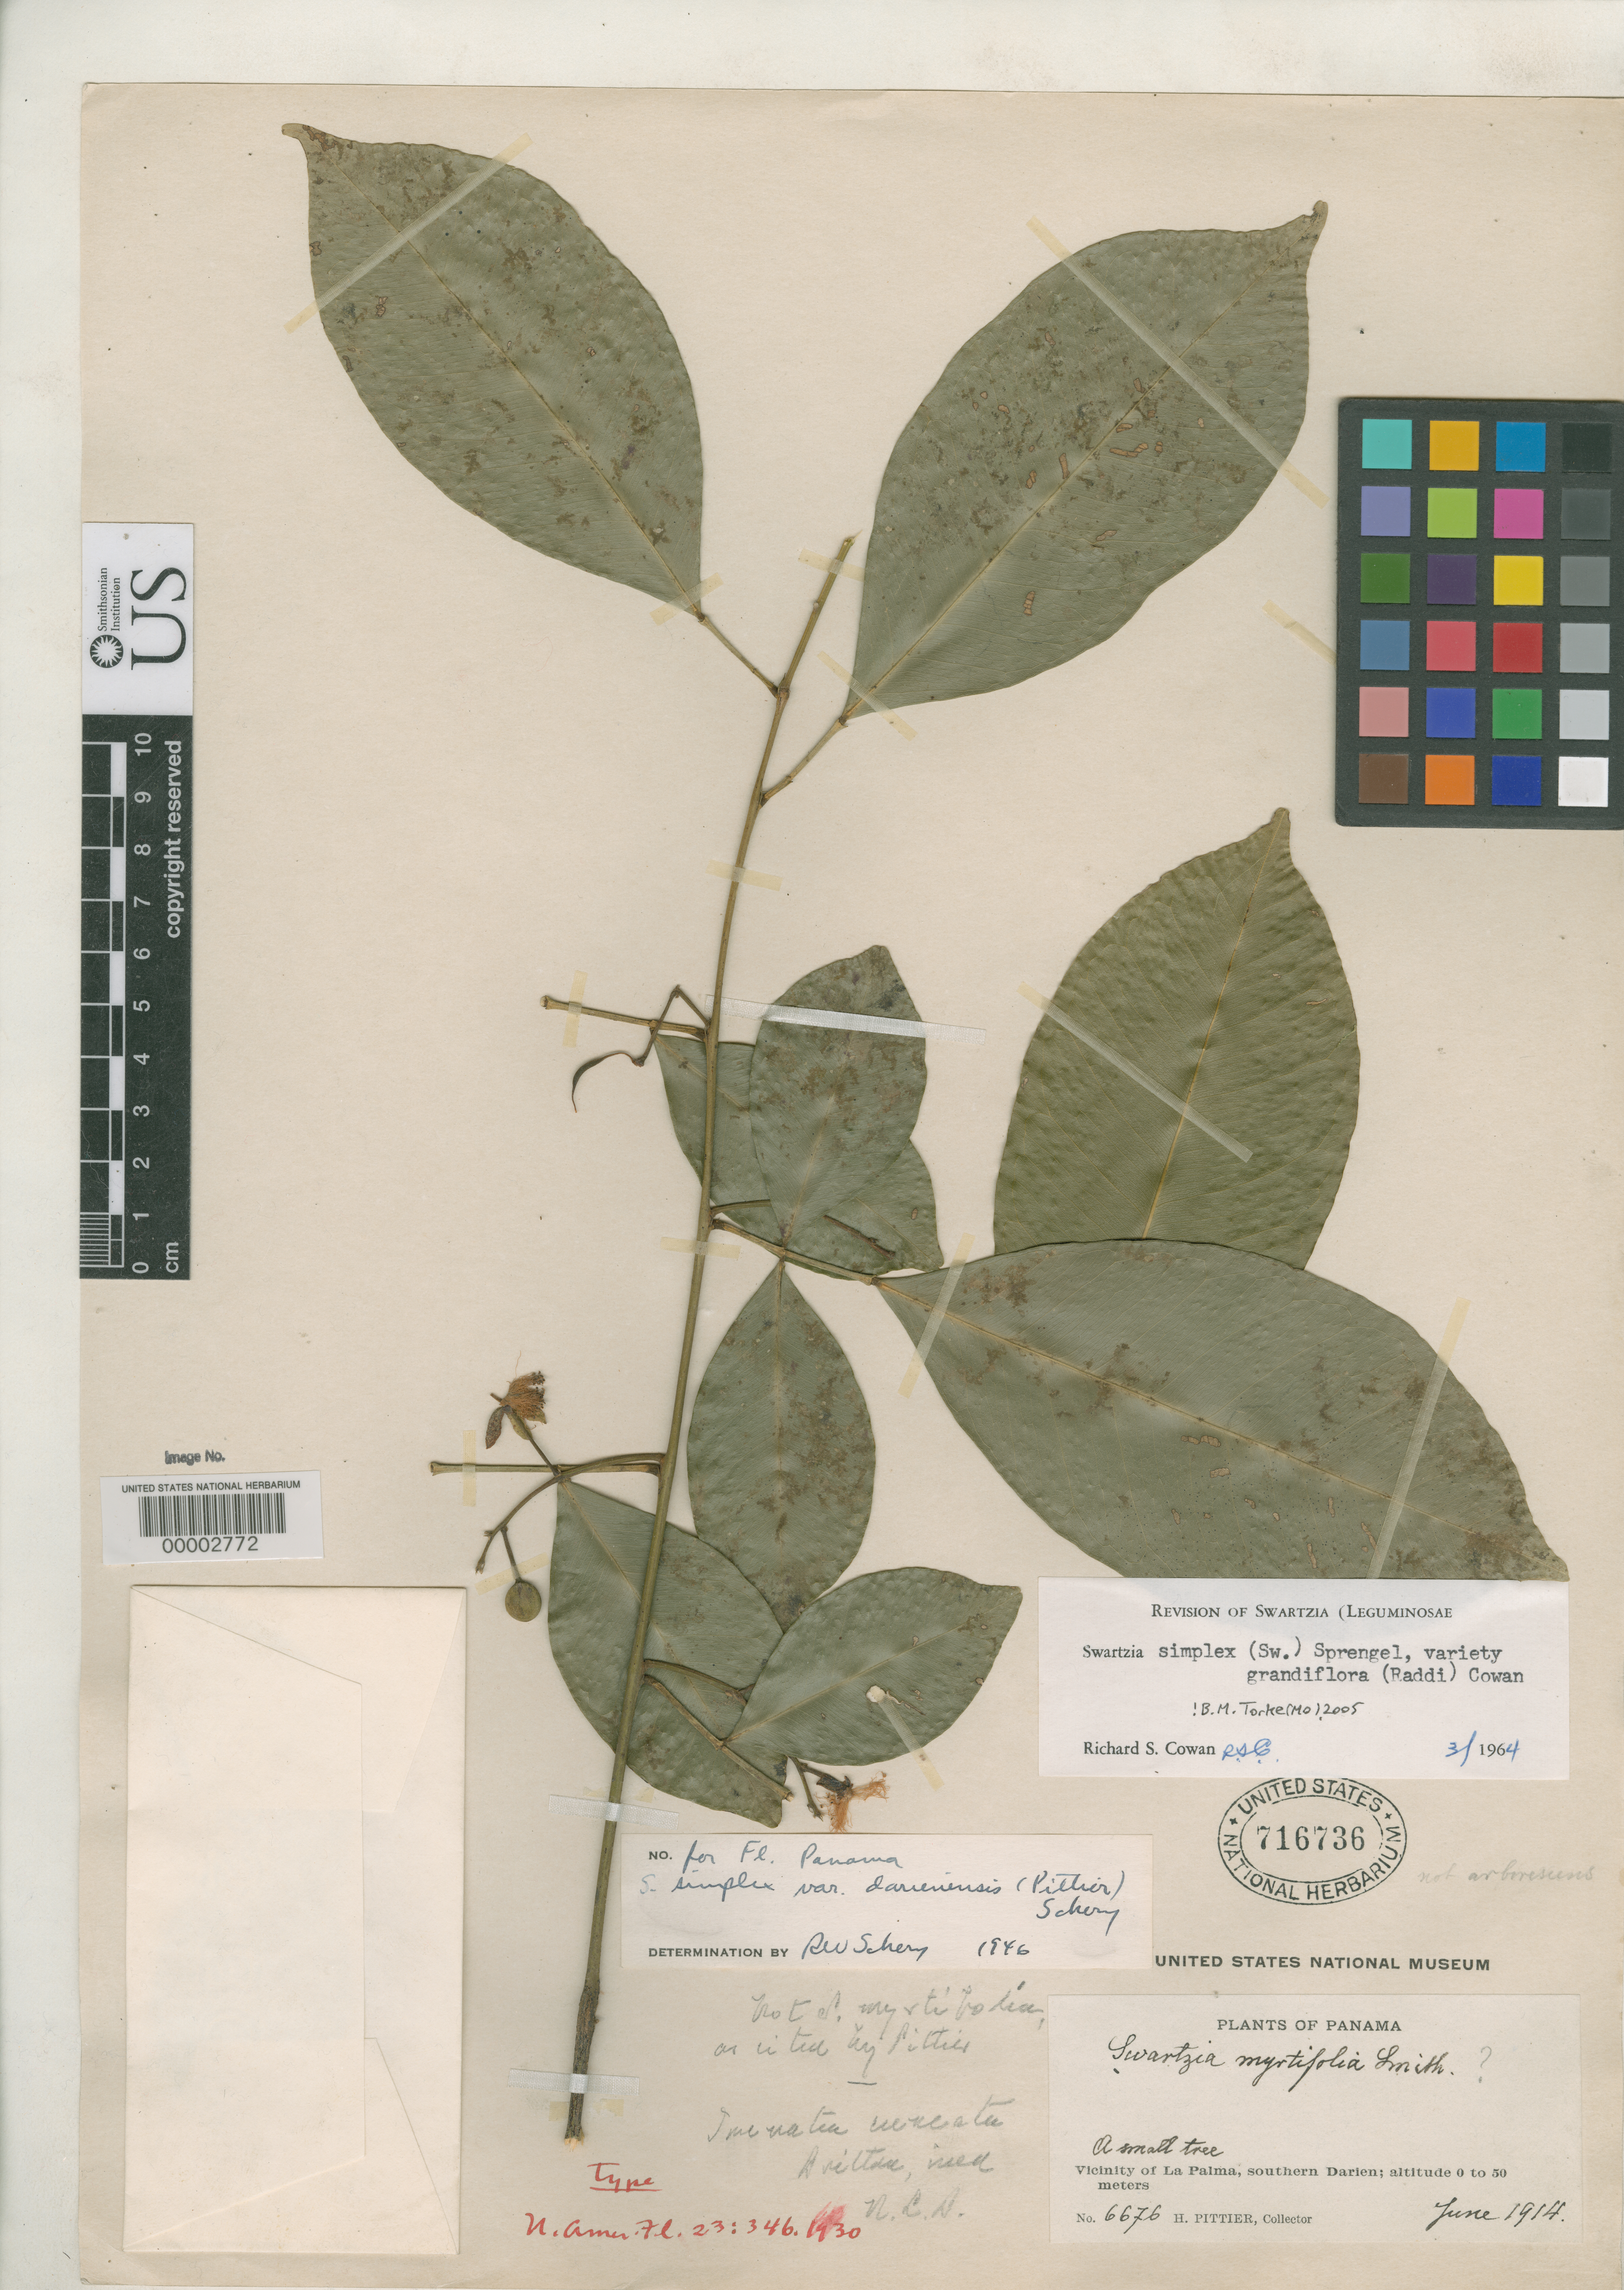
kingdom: Plantae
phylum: Tracheophyta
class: Magnoliopsida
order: Fabales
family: Fabaceae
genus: Tounatea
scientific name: Tounatea cuneata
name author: Britton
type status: Isotype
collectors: H. F. Pittier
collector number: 6676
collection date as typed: Jun 1914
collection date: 1914-06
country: Panama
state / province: Darién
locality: Vicinity of La Palma.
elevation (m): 0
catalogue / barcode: US 716736